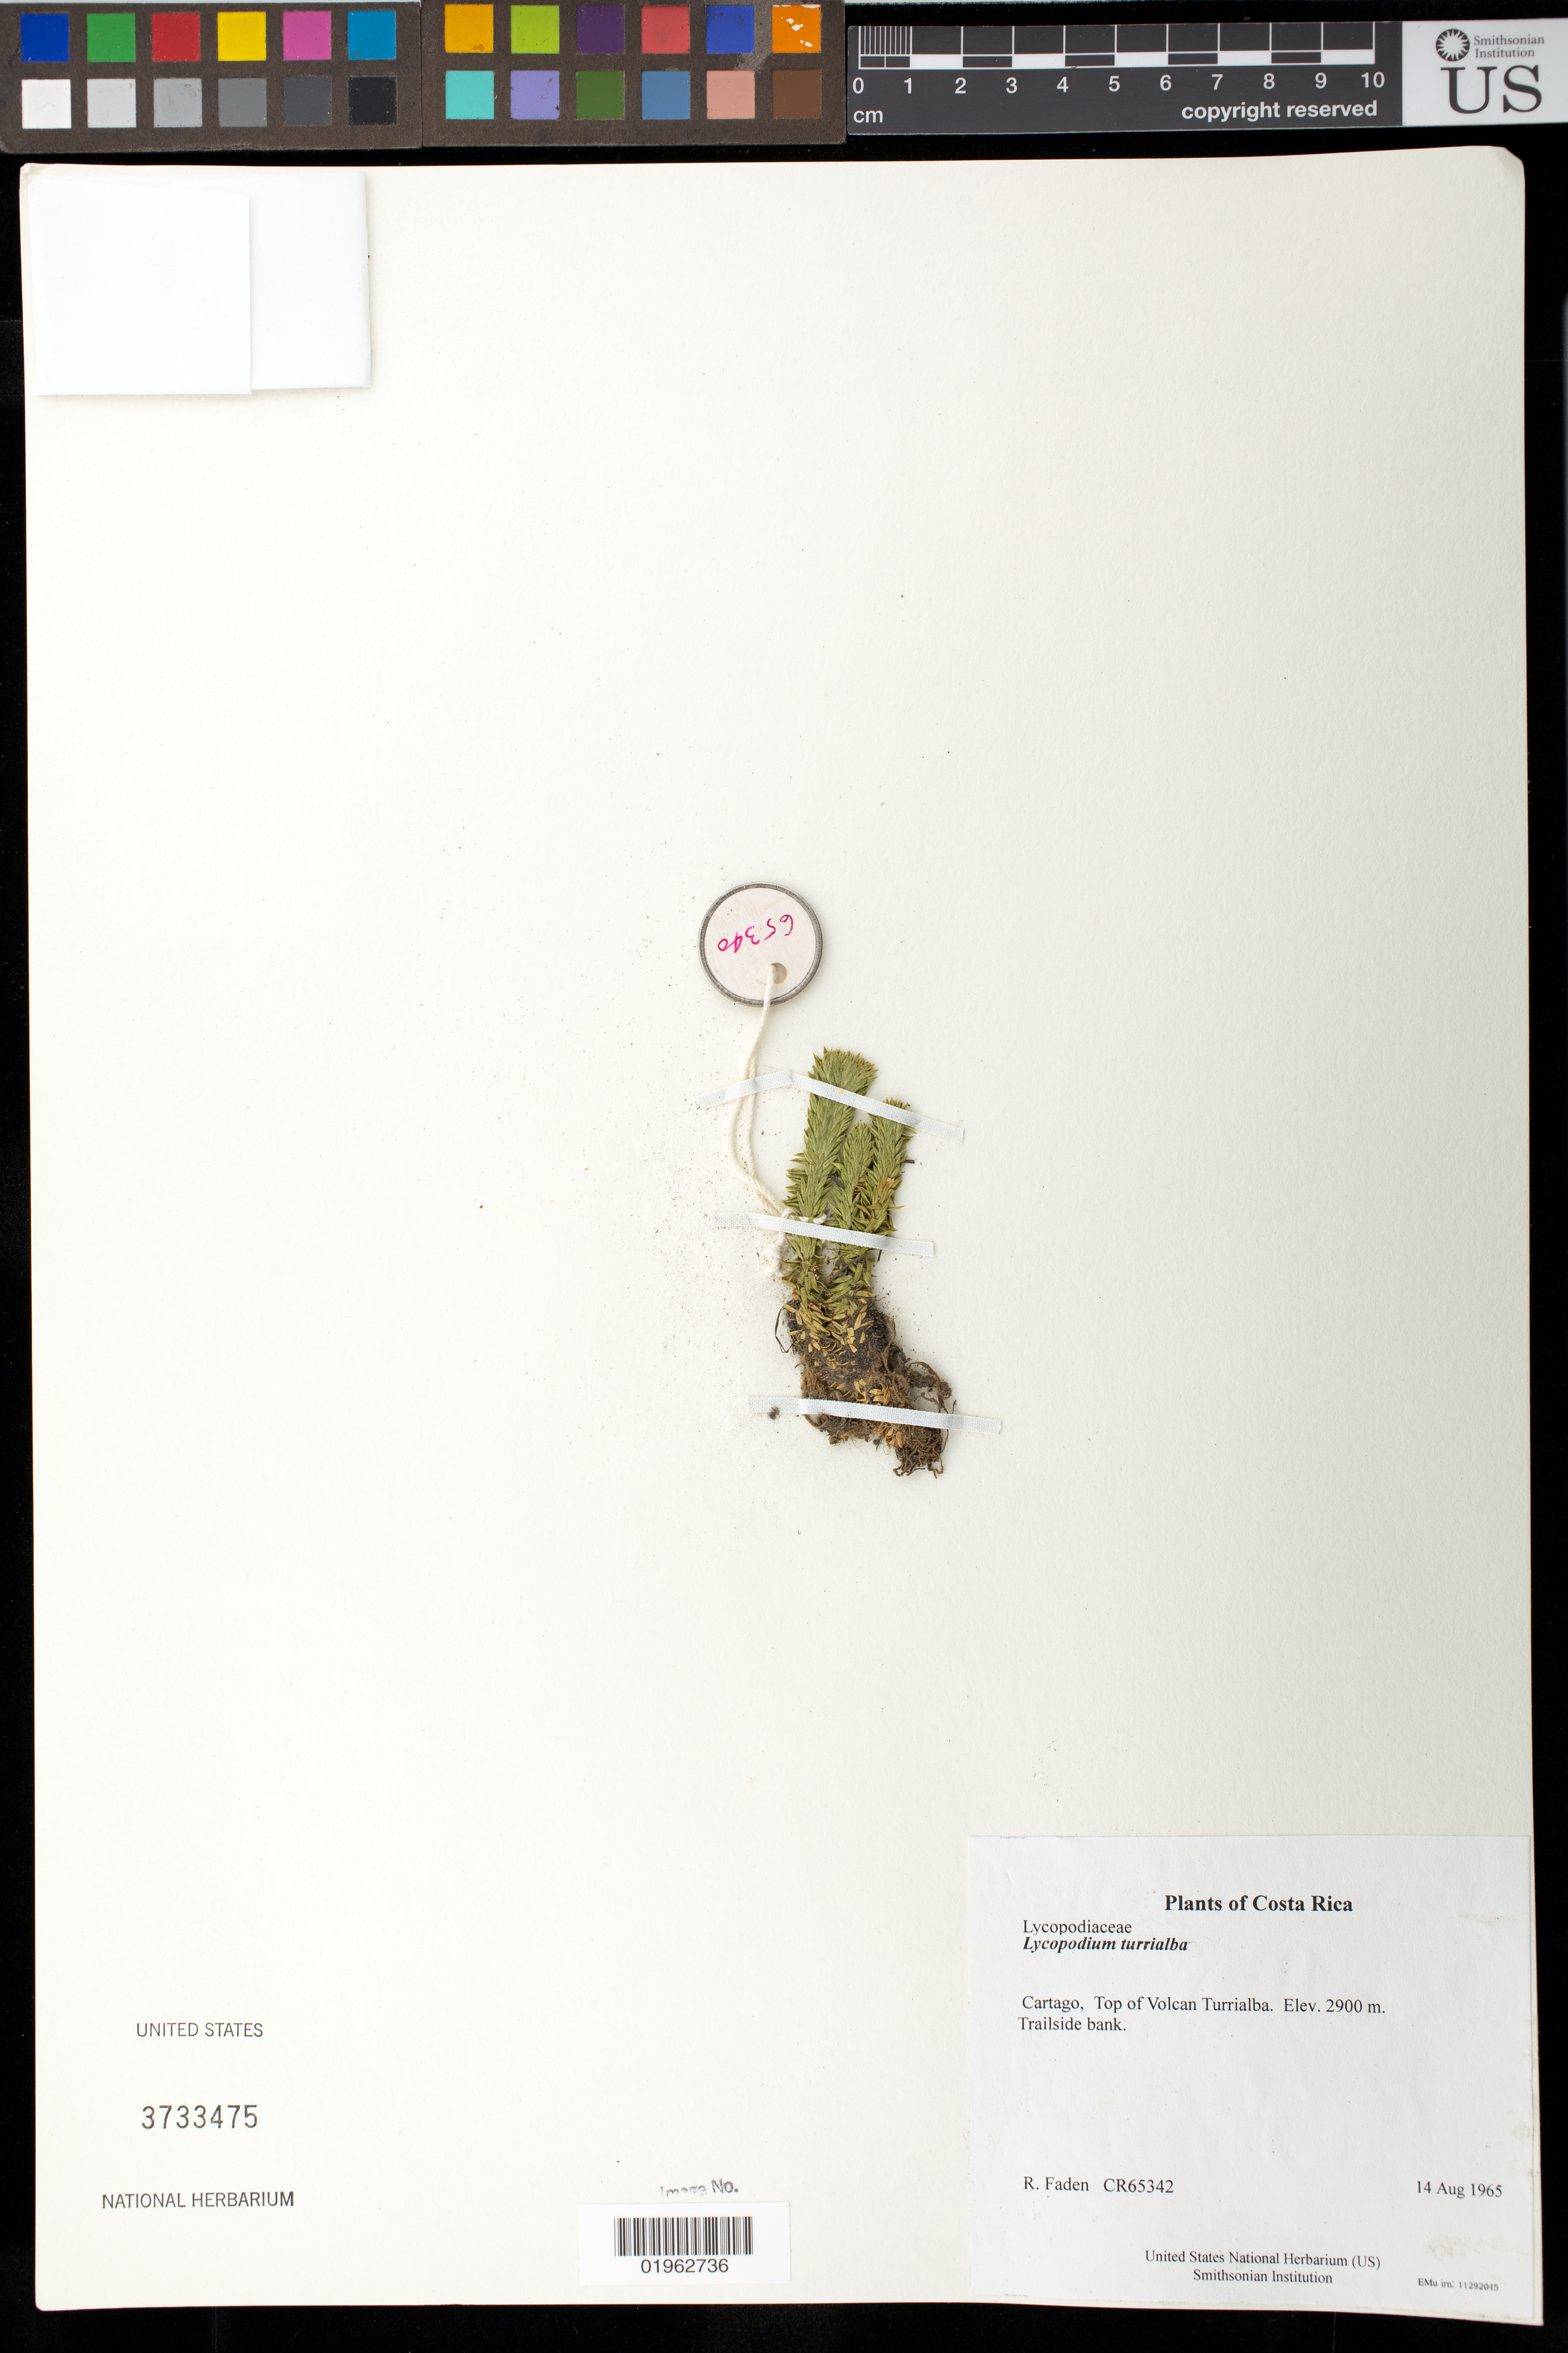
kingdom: Plantae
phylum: Tracheophyta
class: Lycopodiopsida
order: Lycopodiales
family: Lycopodiaceae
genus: Huperzia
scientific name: Huperzia sp.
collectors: R. B. Faden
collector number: CR65342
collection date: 1965-08-14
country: Costa Rica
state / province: Cartago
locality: Top of Volcan Turrialba.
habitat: Trailside bank.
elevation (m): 2900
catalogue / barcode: US 3733475